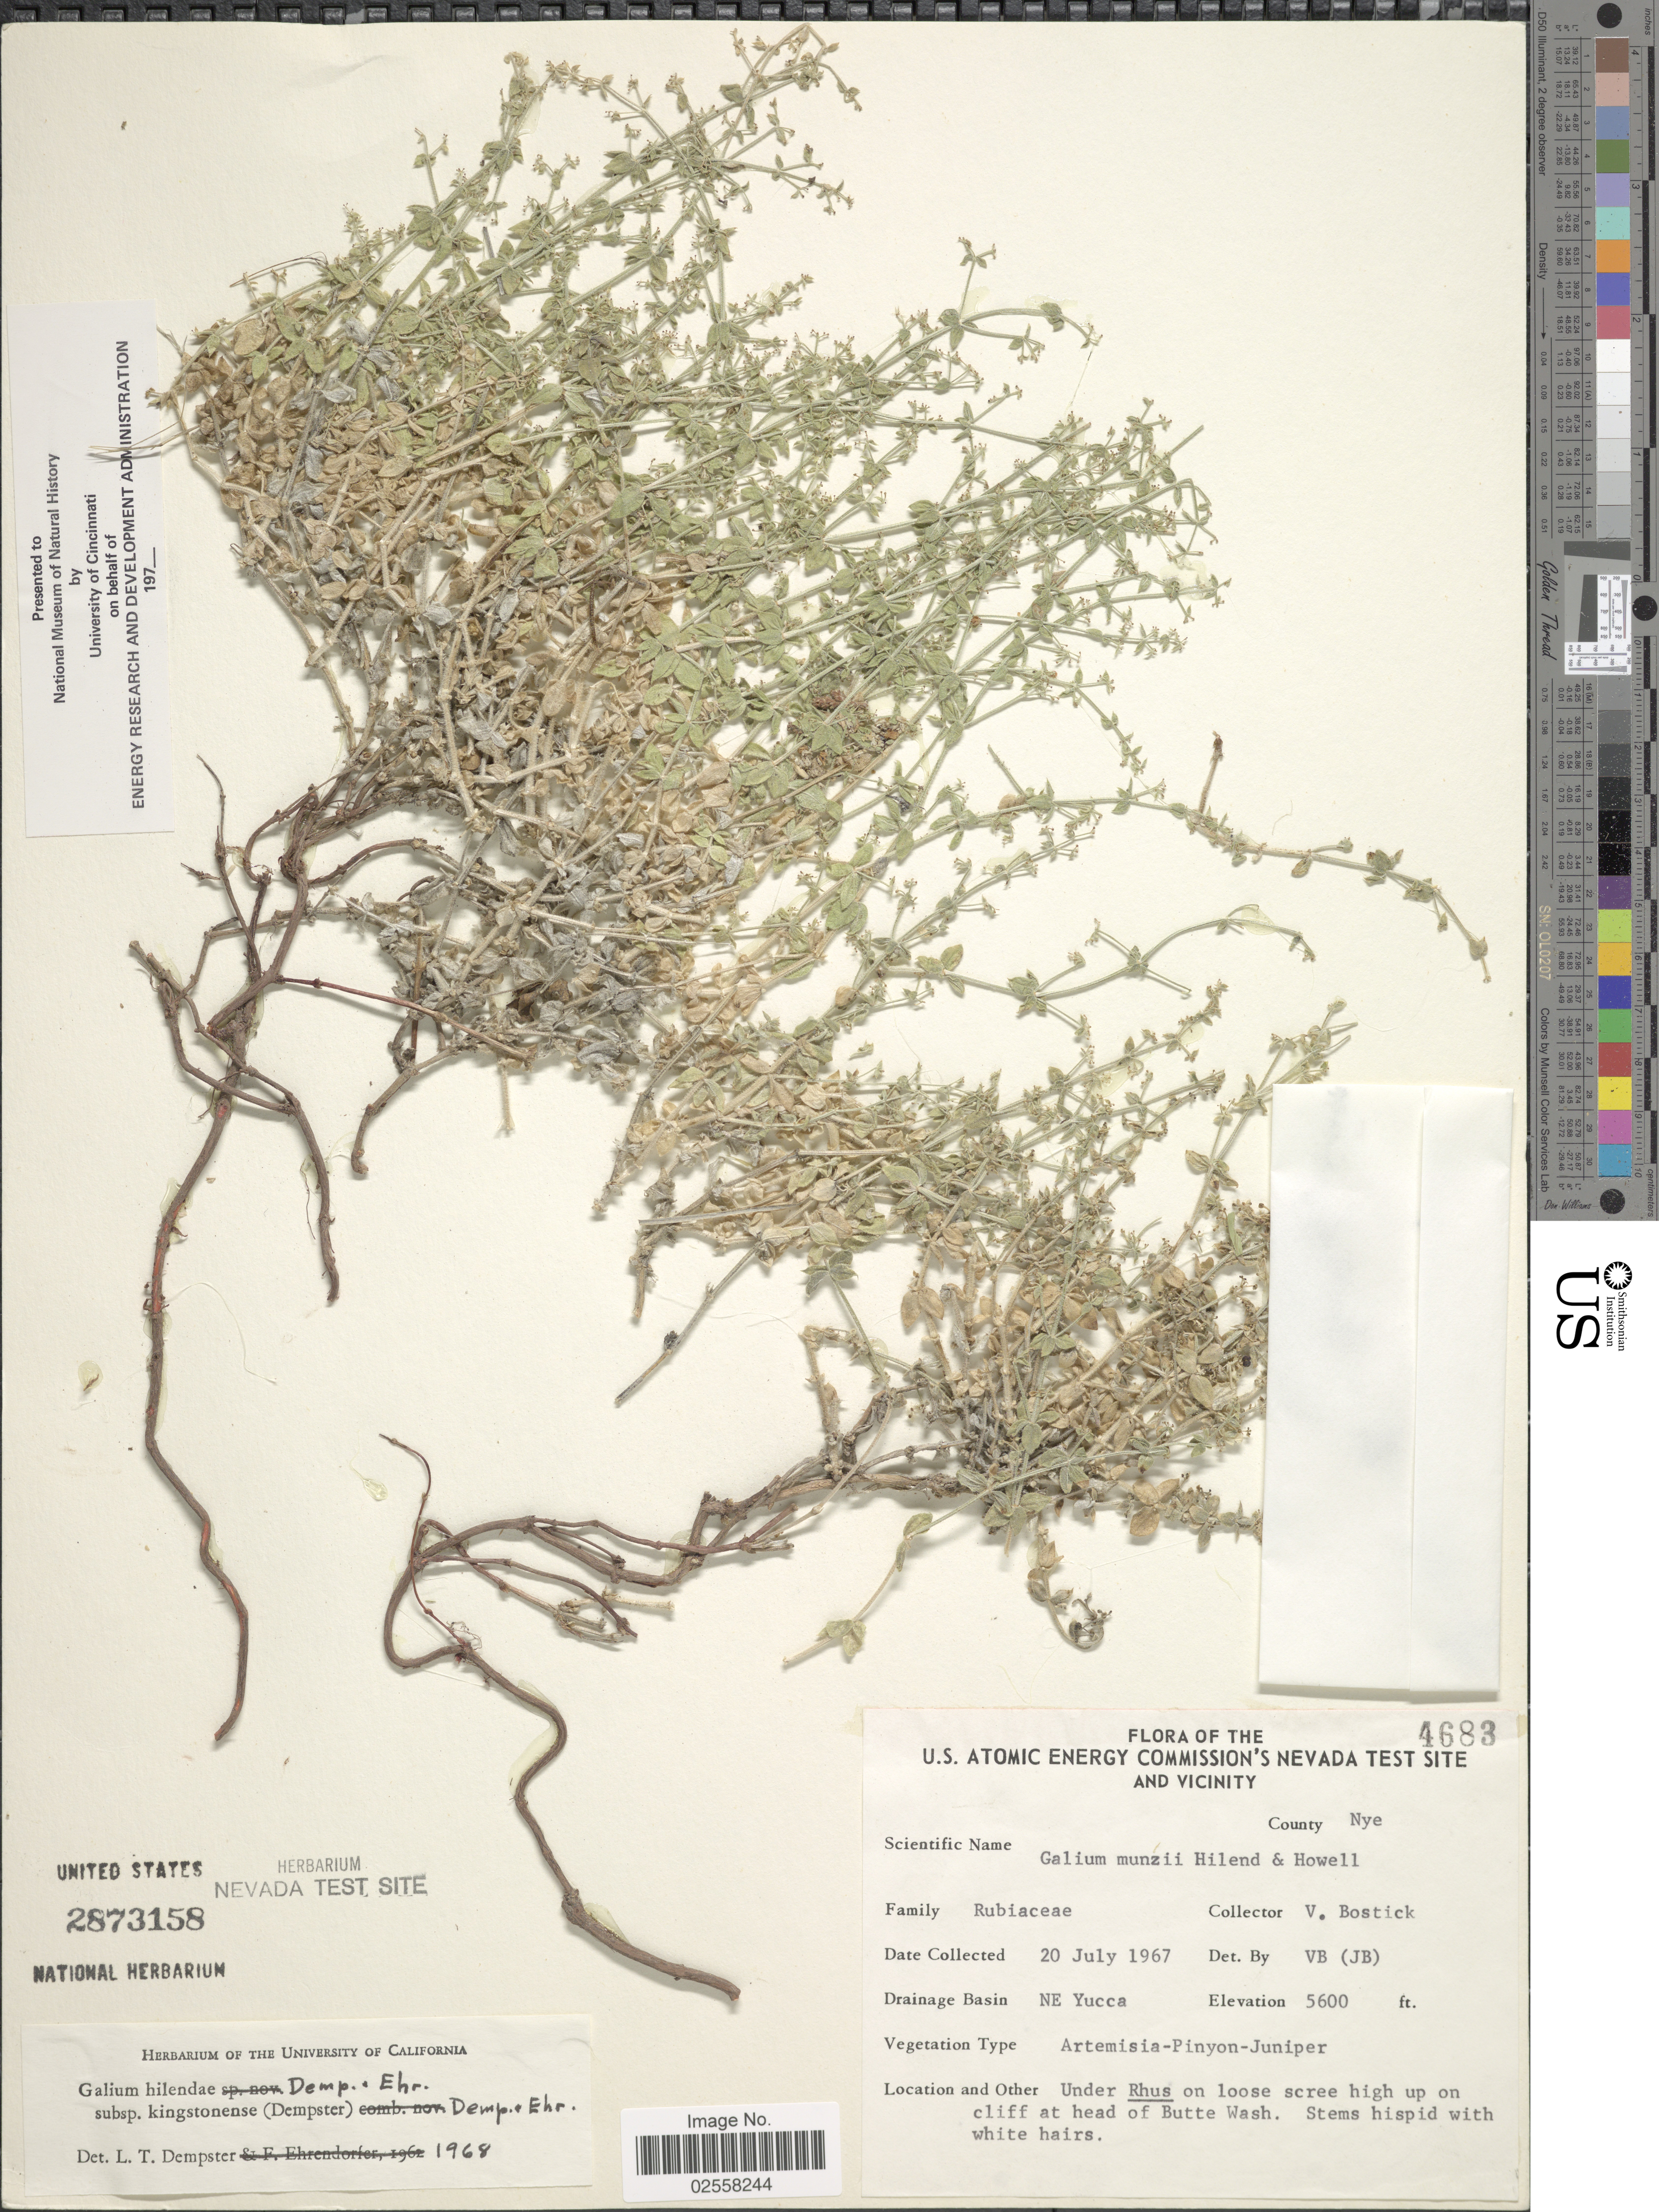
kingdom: Plantae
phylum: Tracheophyta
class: Magnoliopsida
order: Gentianales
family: Rubiaceae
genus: Galium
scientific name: Galium munzii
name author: Hilend & J.T. Howell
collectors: V. Bostick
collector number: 4683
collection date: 1967-07-20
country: United States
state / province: Nevada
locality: U.S. Atomic Energy Commission's Nevada Test Site and Vicinity, Counte Nye, NE Yucca, at head of Butte Wash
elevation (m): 1707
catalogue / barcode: US 2873158